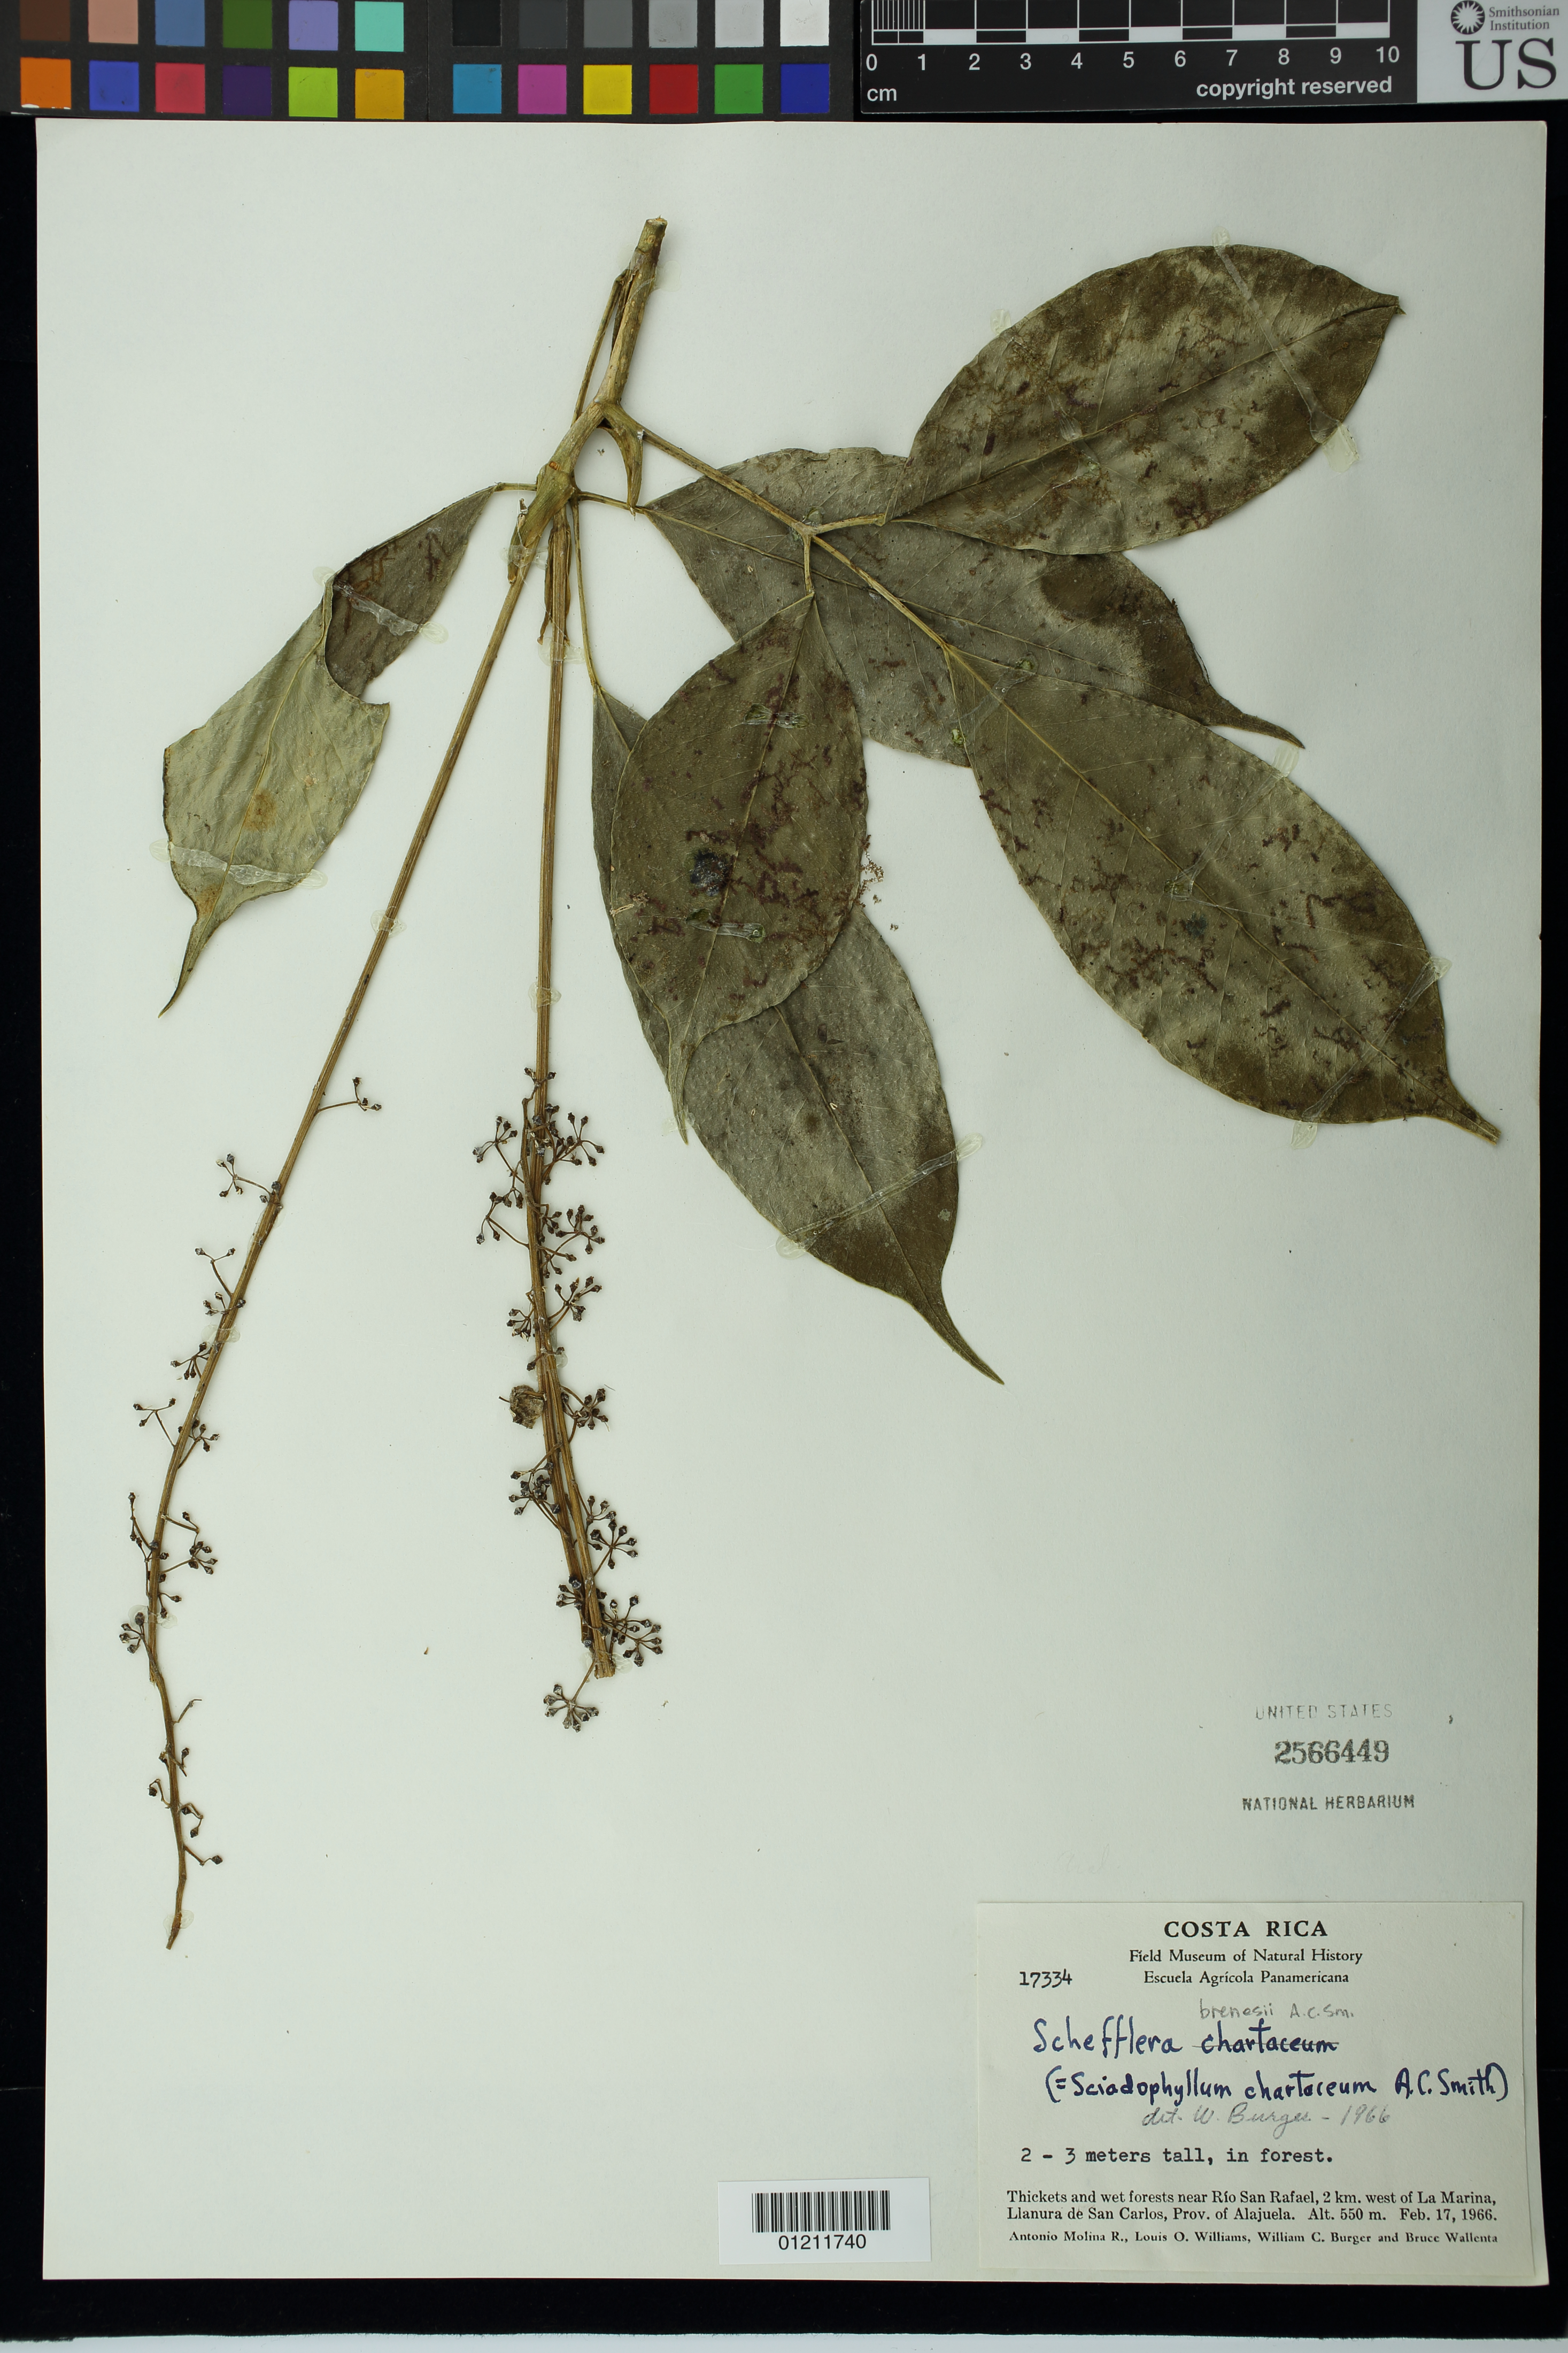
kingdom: Plantae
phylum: Tracheophyta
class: Magnoliopsida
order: Apiales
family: Araliaceae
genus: Schefflera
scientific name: Schefflera brenesii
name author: A.C. Sm.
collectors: A. Molina R., L. O. Williams, W. Burger & B. Wallenta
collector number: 17334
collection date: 1966-02-17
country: Costa Rica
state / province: Alajuela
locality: Thickets and wet forests near Rio San Rafael, 2 km. W of La Marina, Llanura de San Carlos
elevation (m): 550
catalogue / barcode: US 2566449